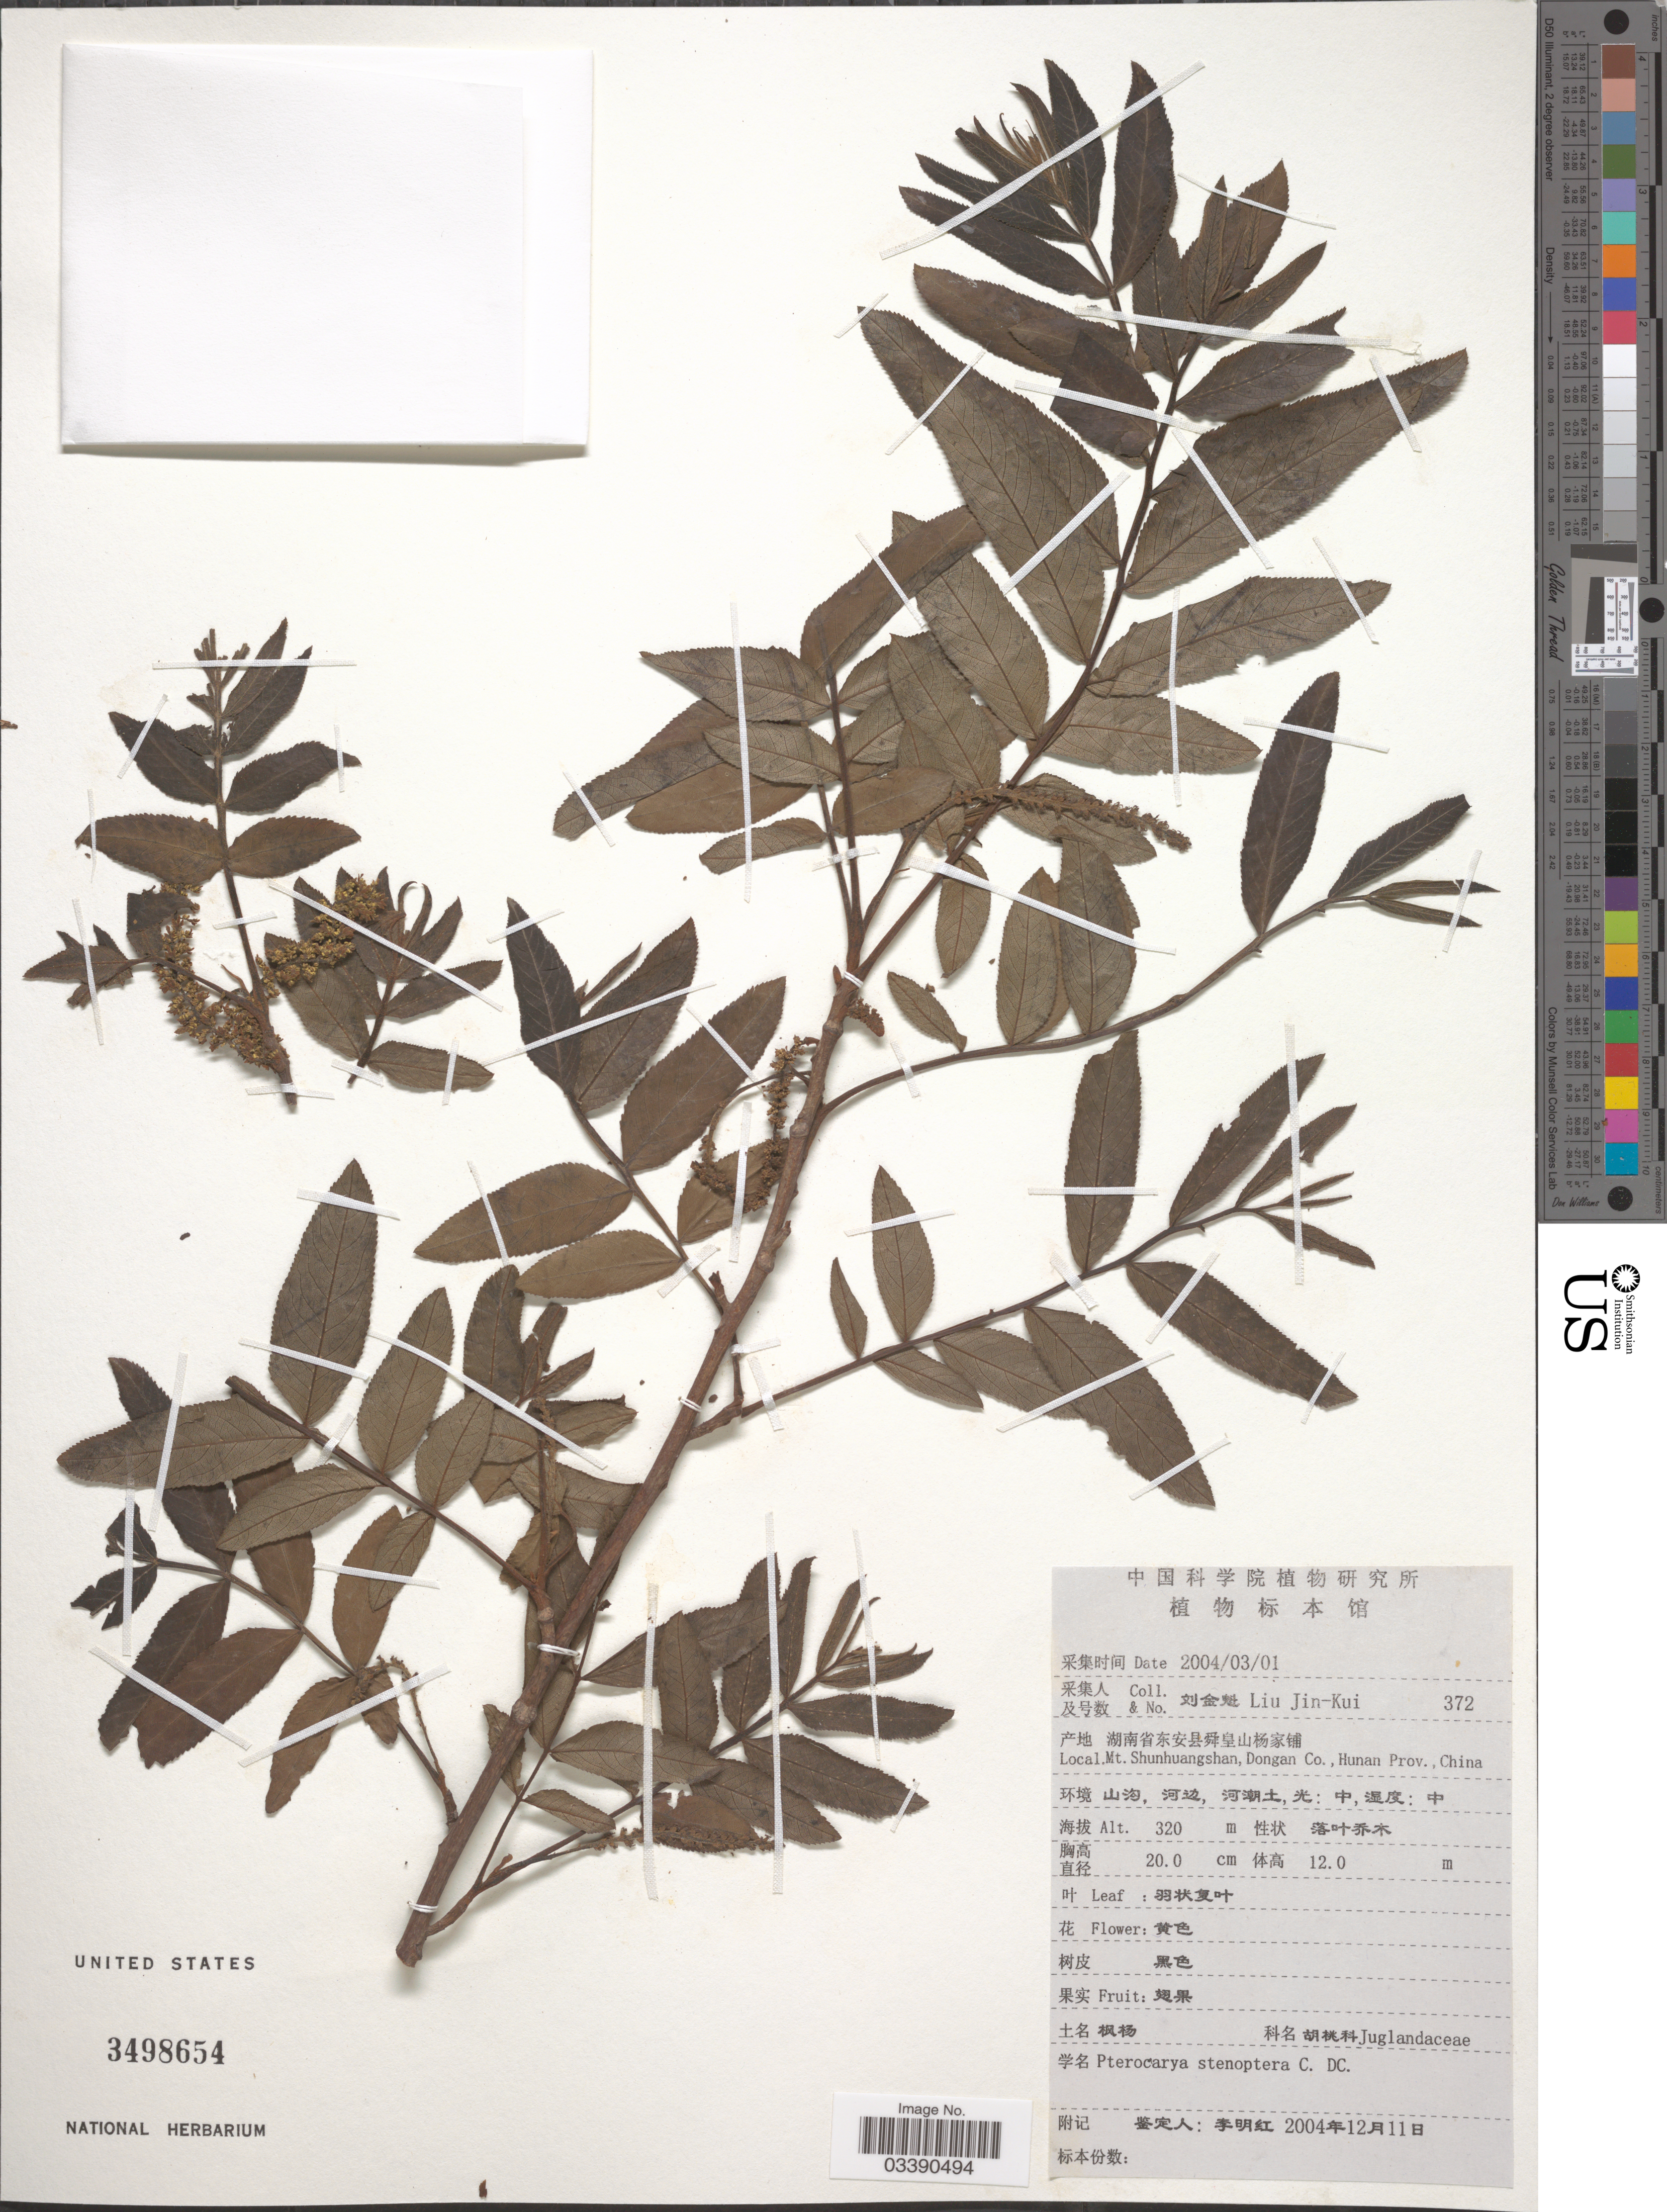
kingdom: Plantae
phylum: Tracheophyta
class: Magnoliopsida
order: Fagales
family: Juglandaceae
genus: Pterocarya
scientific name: Pterocarya stenoptera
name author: C. DC.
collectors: Liu Jin-Kui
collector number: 372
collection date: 2004-03-01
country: China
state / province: Hunan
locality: Mt. Shunhuangshan, Dongan Co.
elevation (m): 320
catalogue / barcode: US 3498654